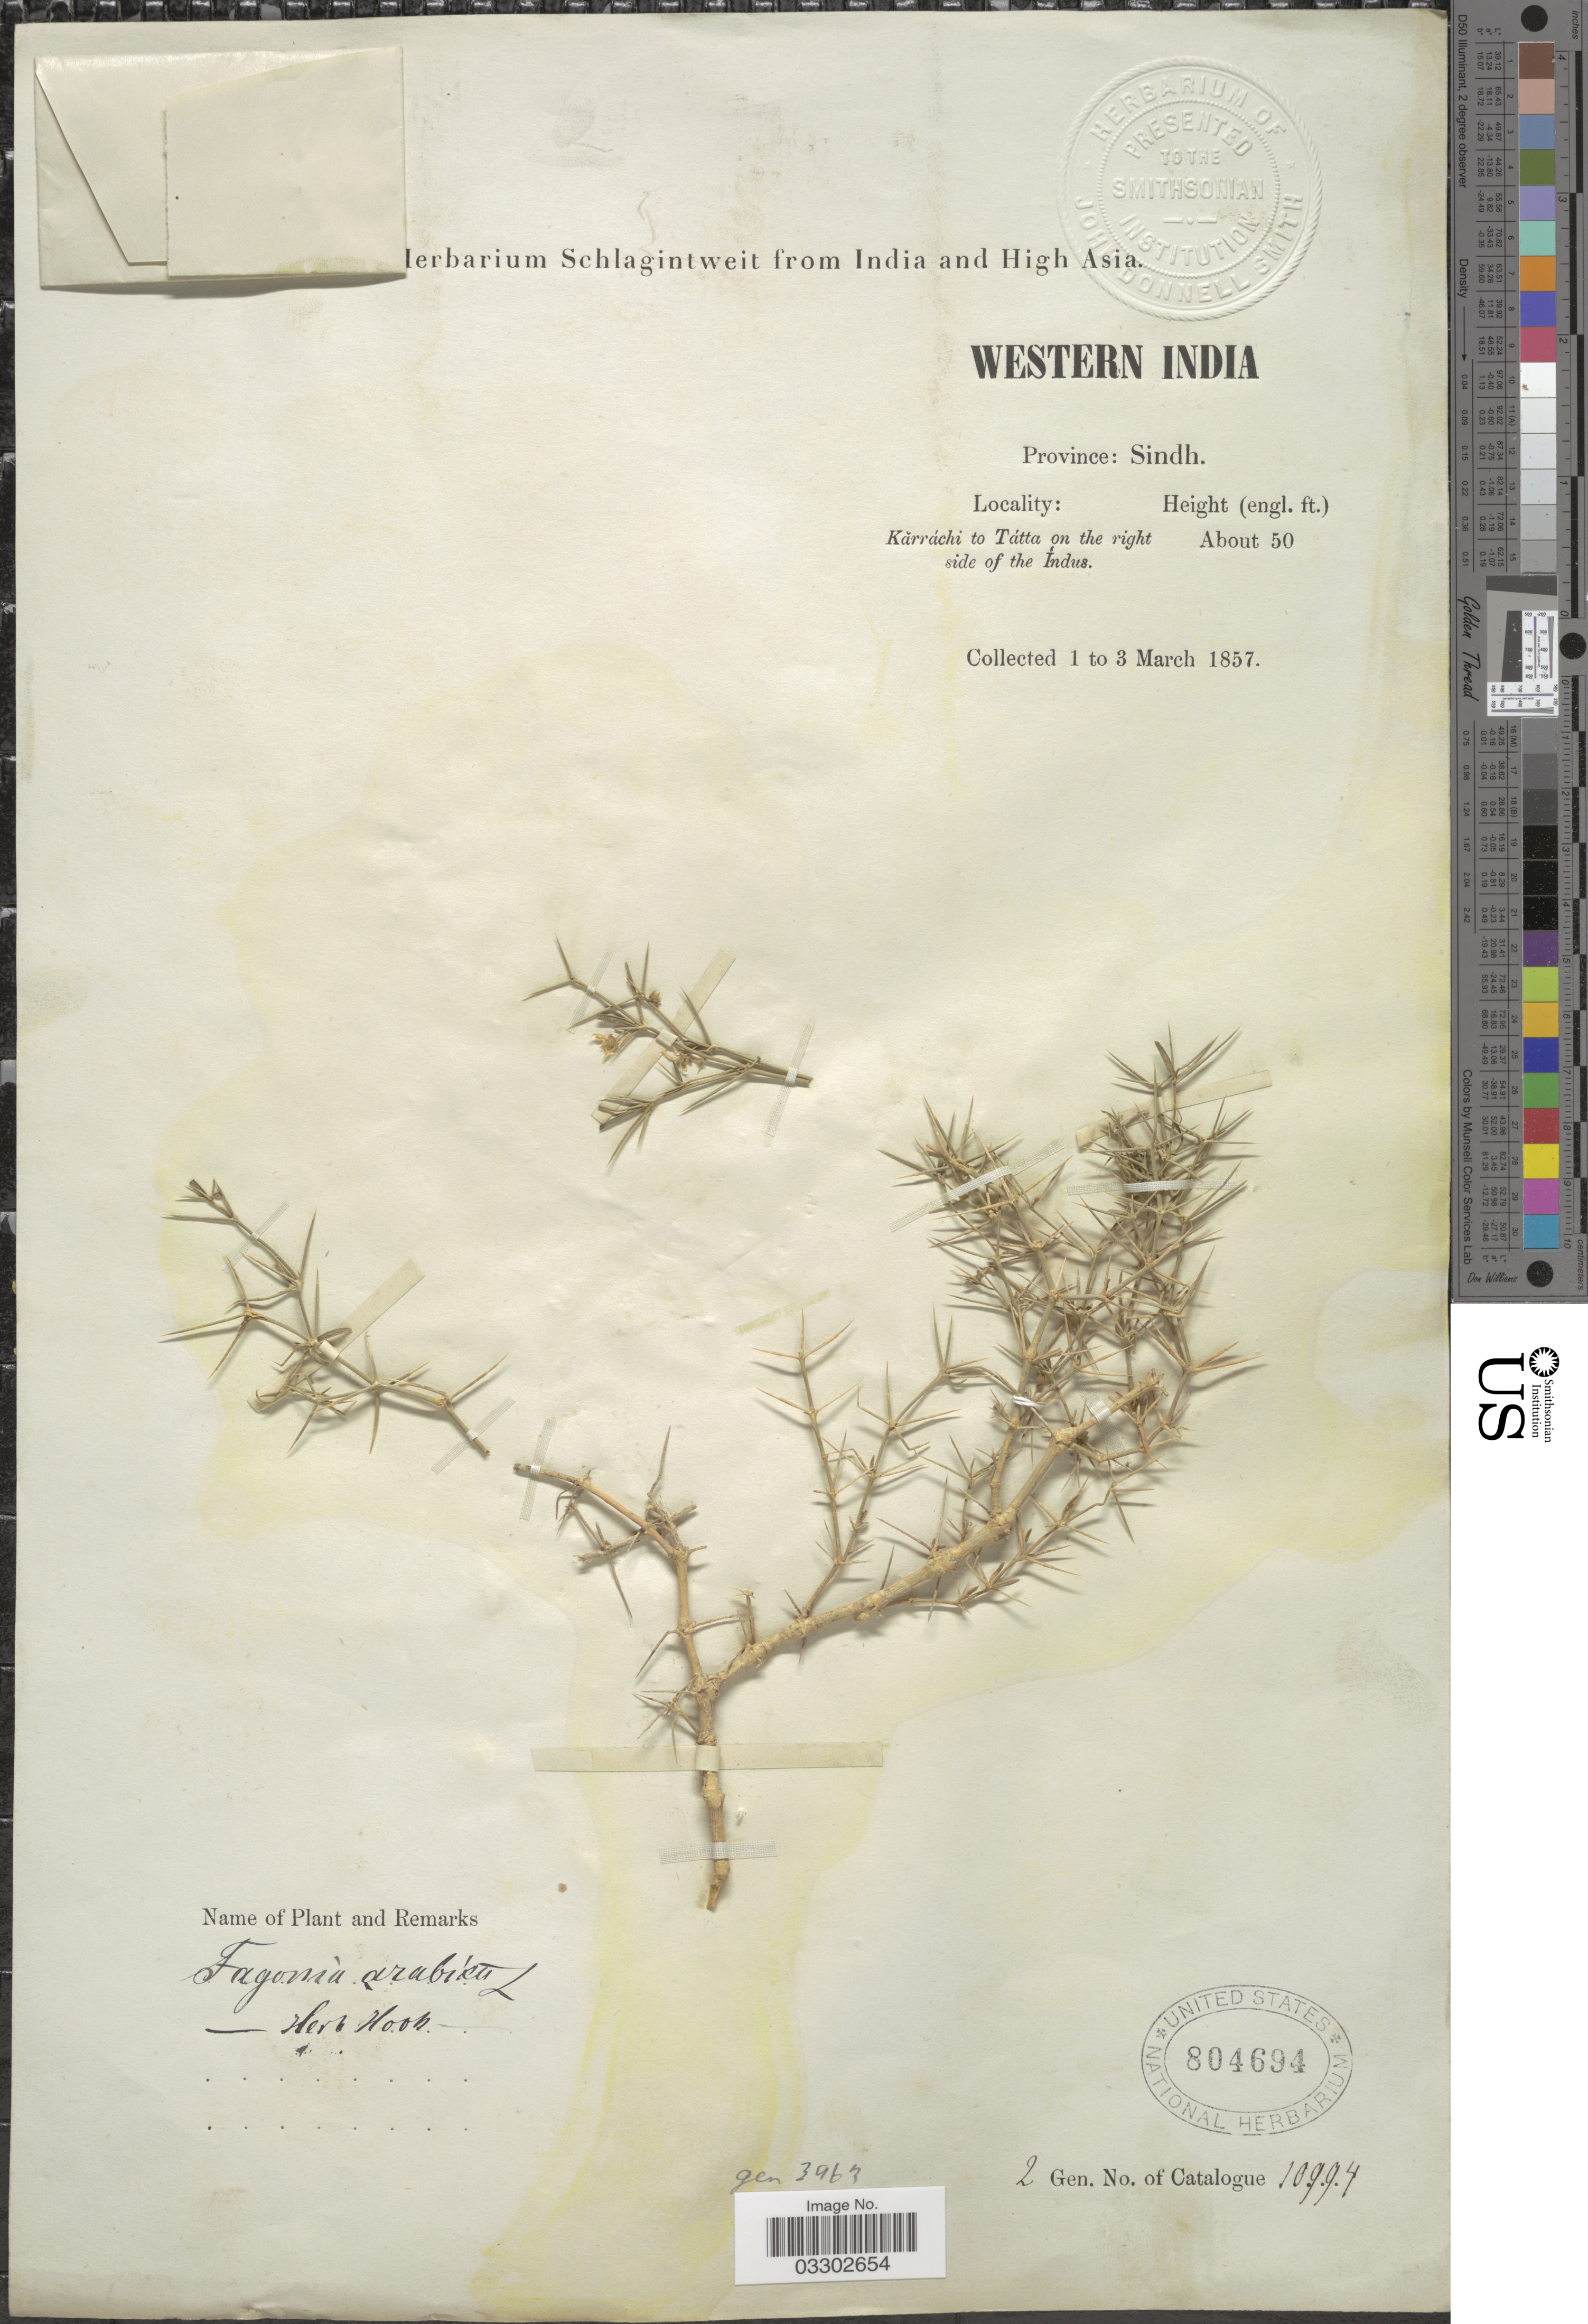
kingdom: Plantae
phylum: Tracheophyta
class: Magnoliopsida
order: Zygophyllales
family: Zygophyllaceae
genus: Fagonia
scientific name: Fagonia arabica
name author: L.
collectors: ex herb. Schlagintweit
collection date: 1857-03-01/1857-03-03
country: Pakistan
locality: Western India. Province: Sindh. Kărráchi to Tátta on the right side of the Indus.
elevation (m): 15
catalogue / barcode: US 804694